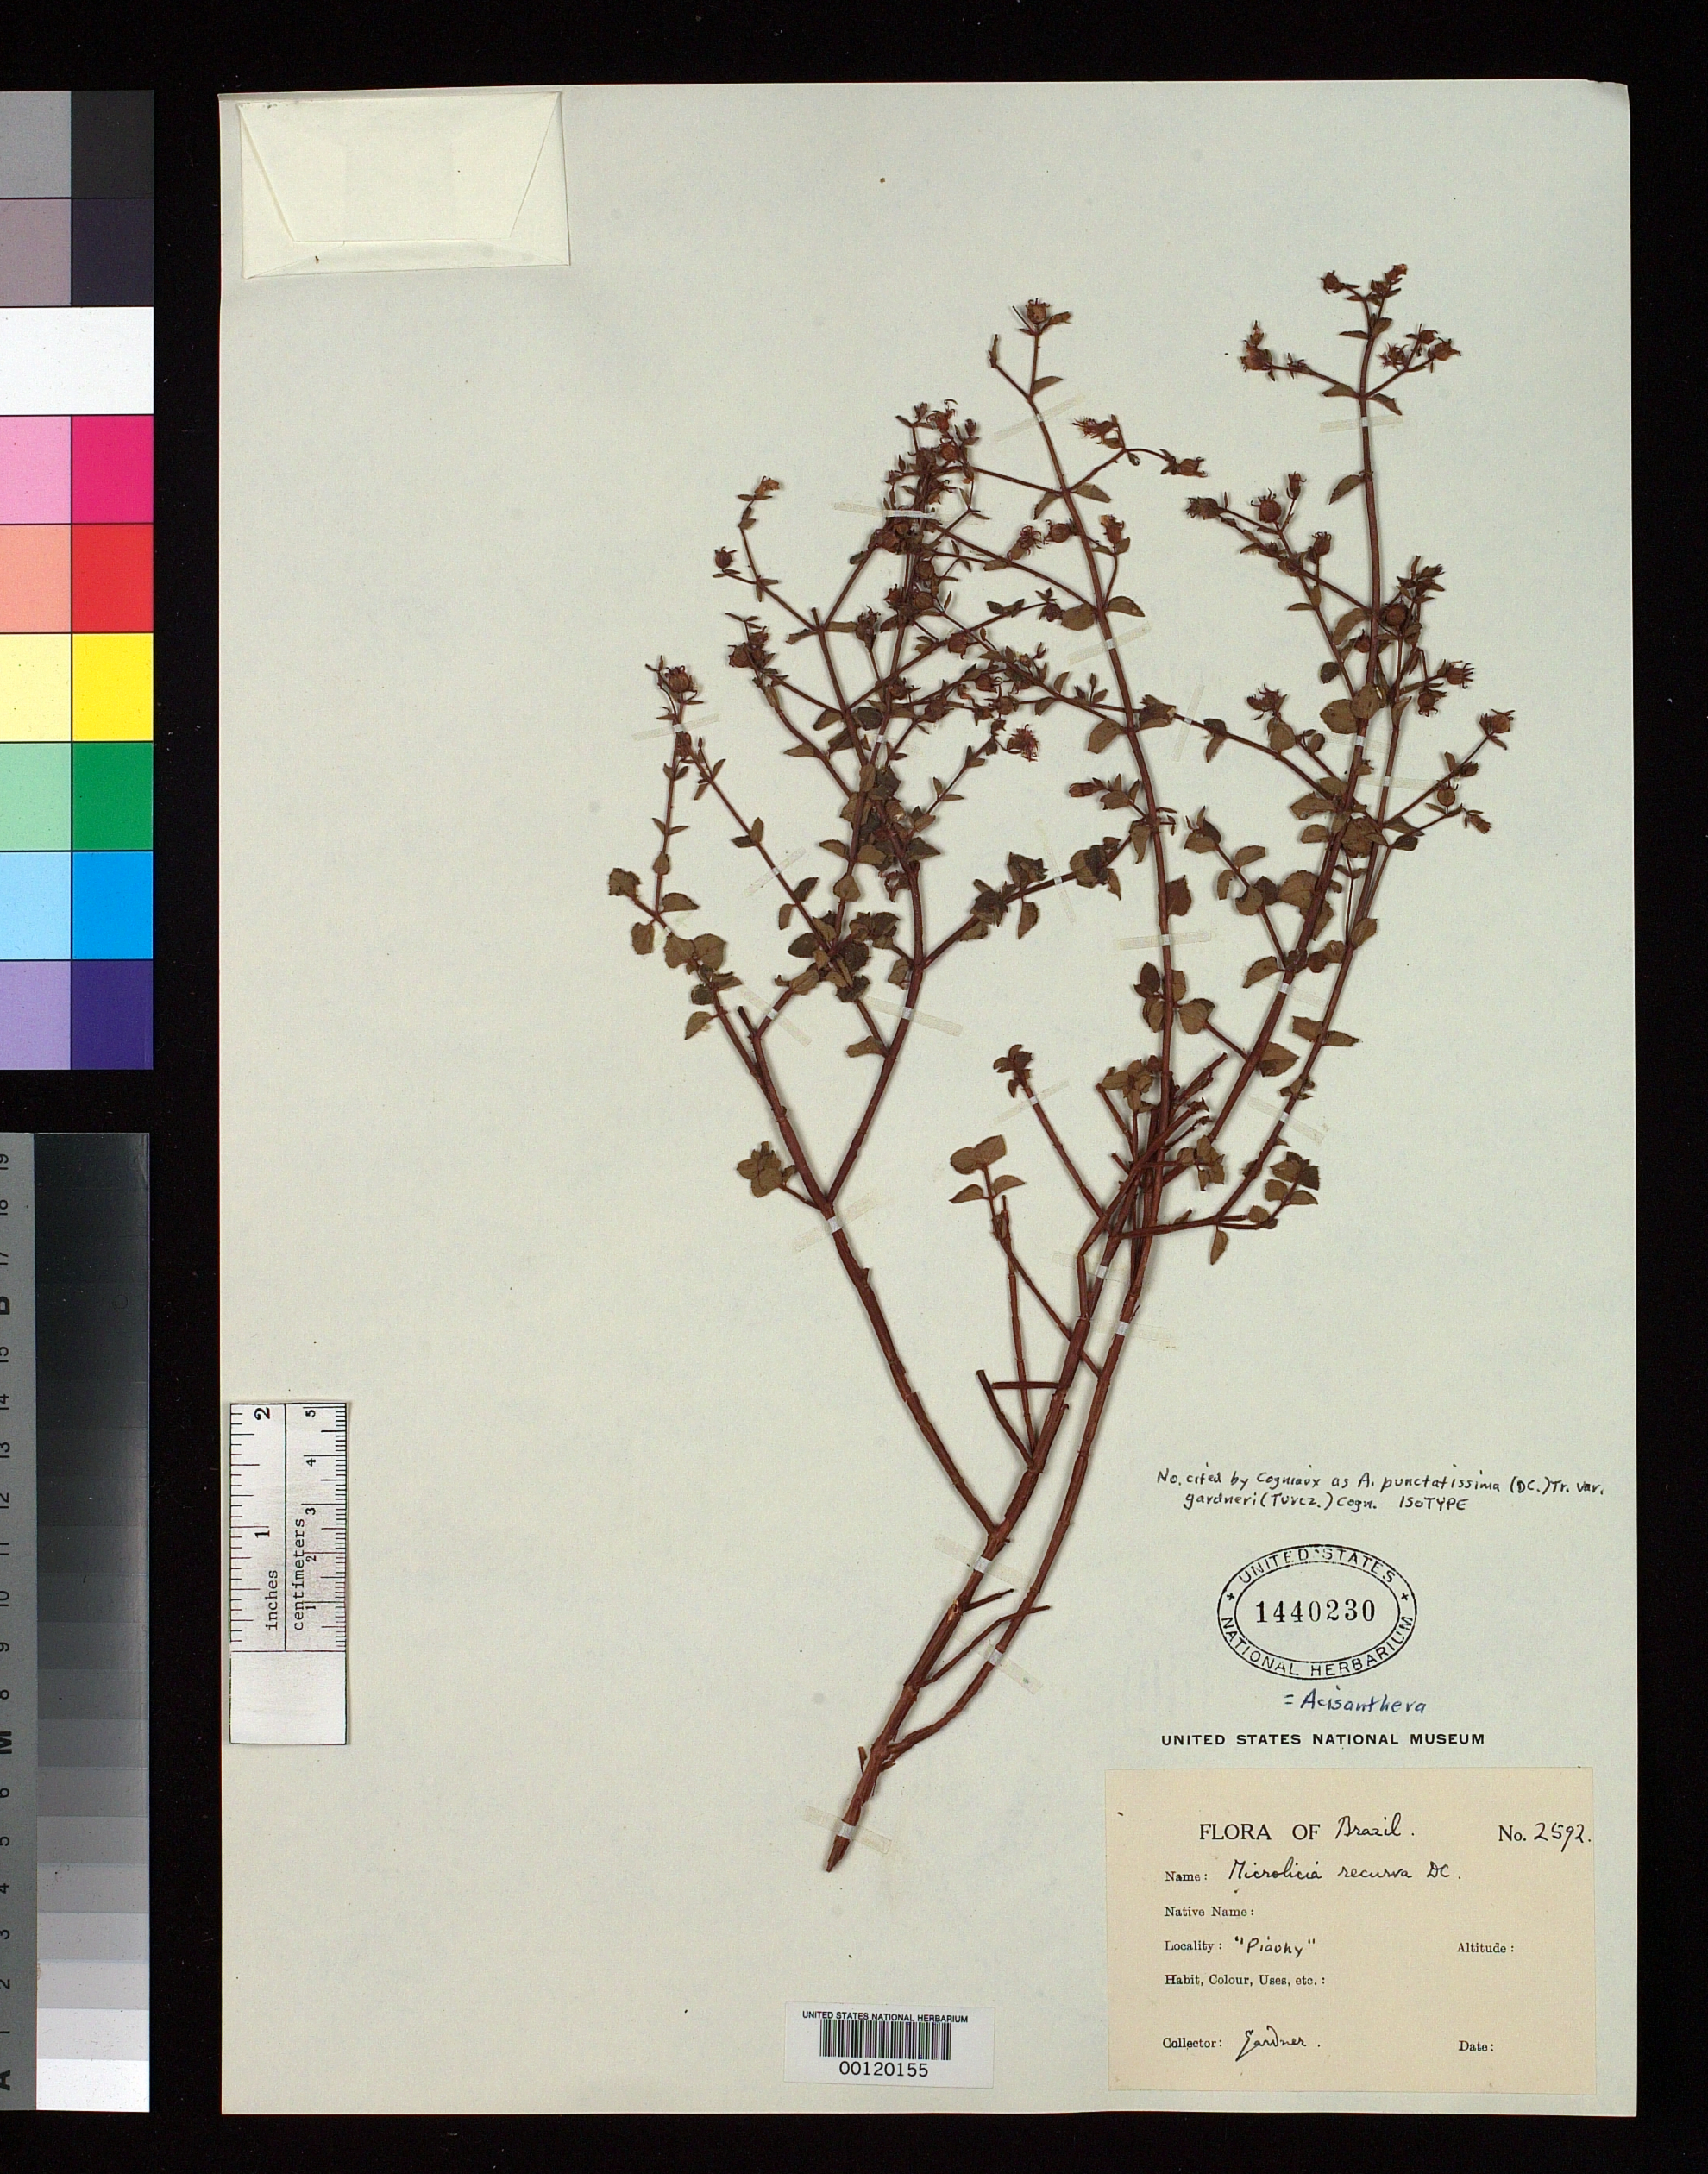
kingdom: Plantae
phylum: Tracheophyta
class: Magnoliopsida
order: Myrtales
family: Melastomataceae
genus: Anisocentrum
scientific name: Anisocentrum gardneri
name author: Turcz.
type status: Isotype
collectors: G. Gardner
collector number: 2592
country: Brazil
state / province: Piauí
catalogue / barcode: US 1440230